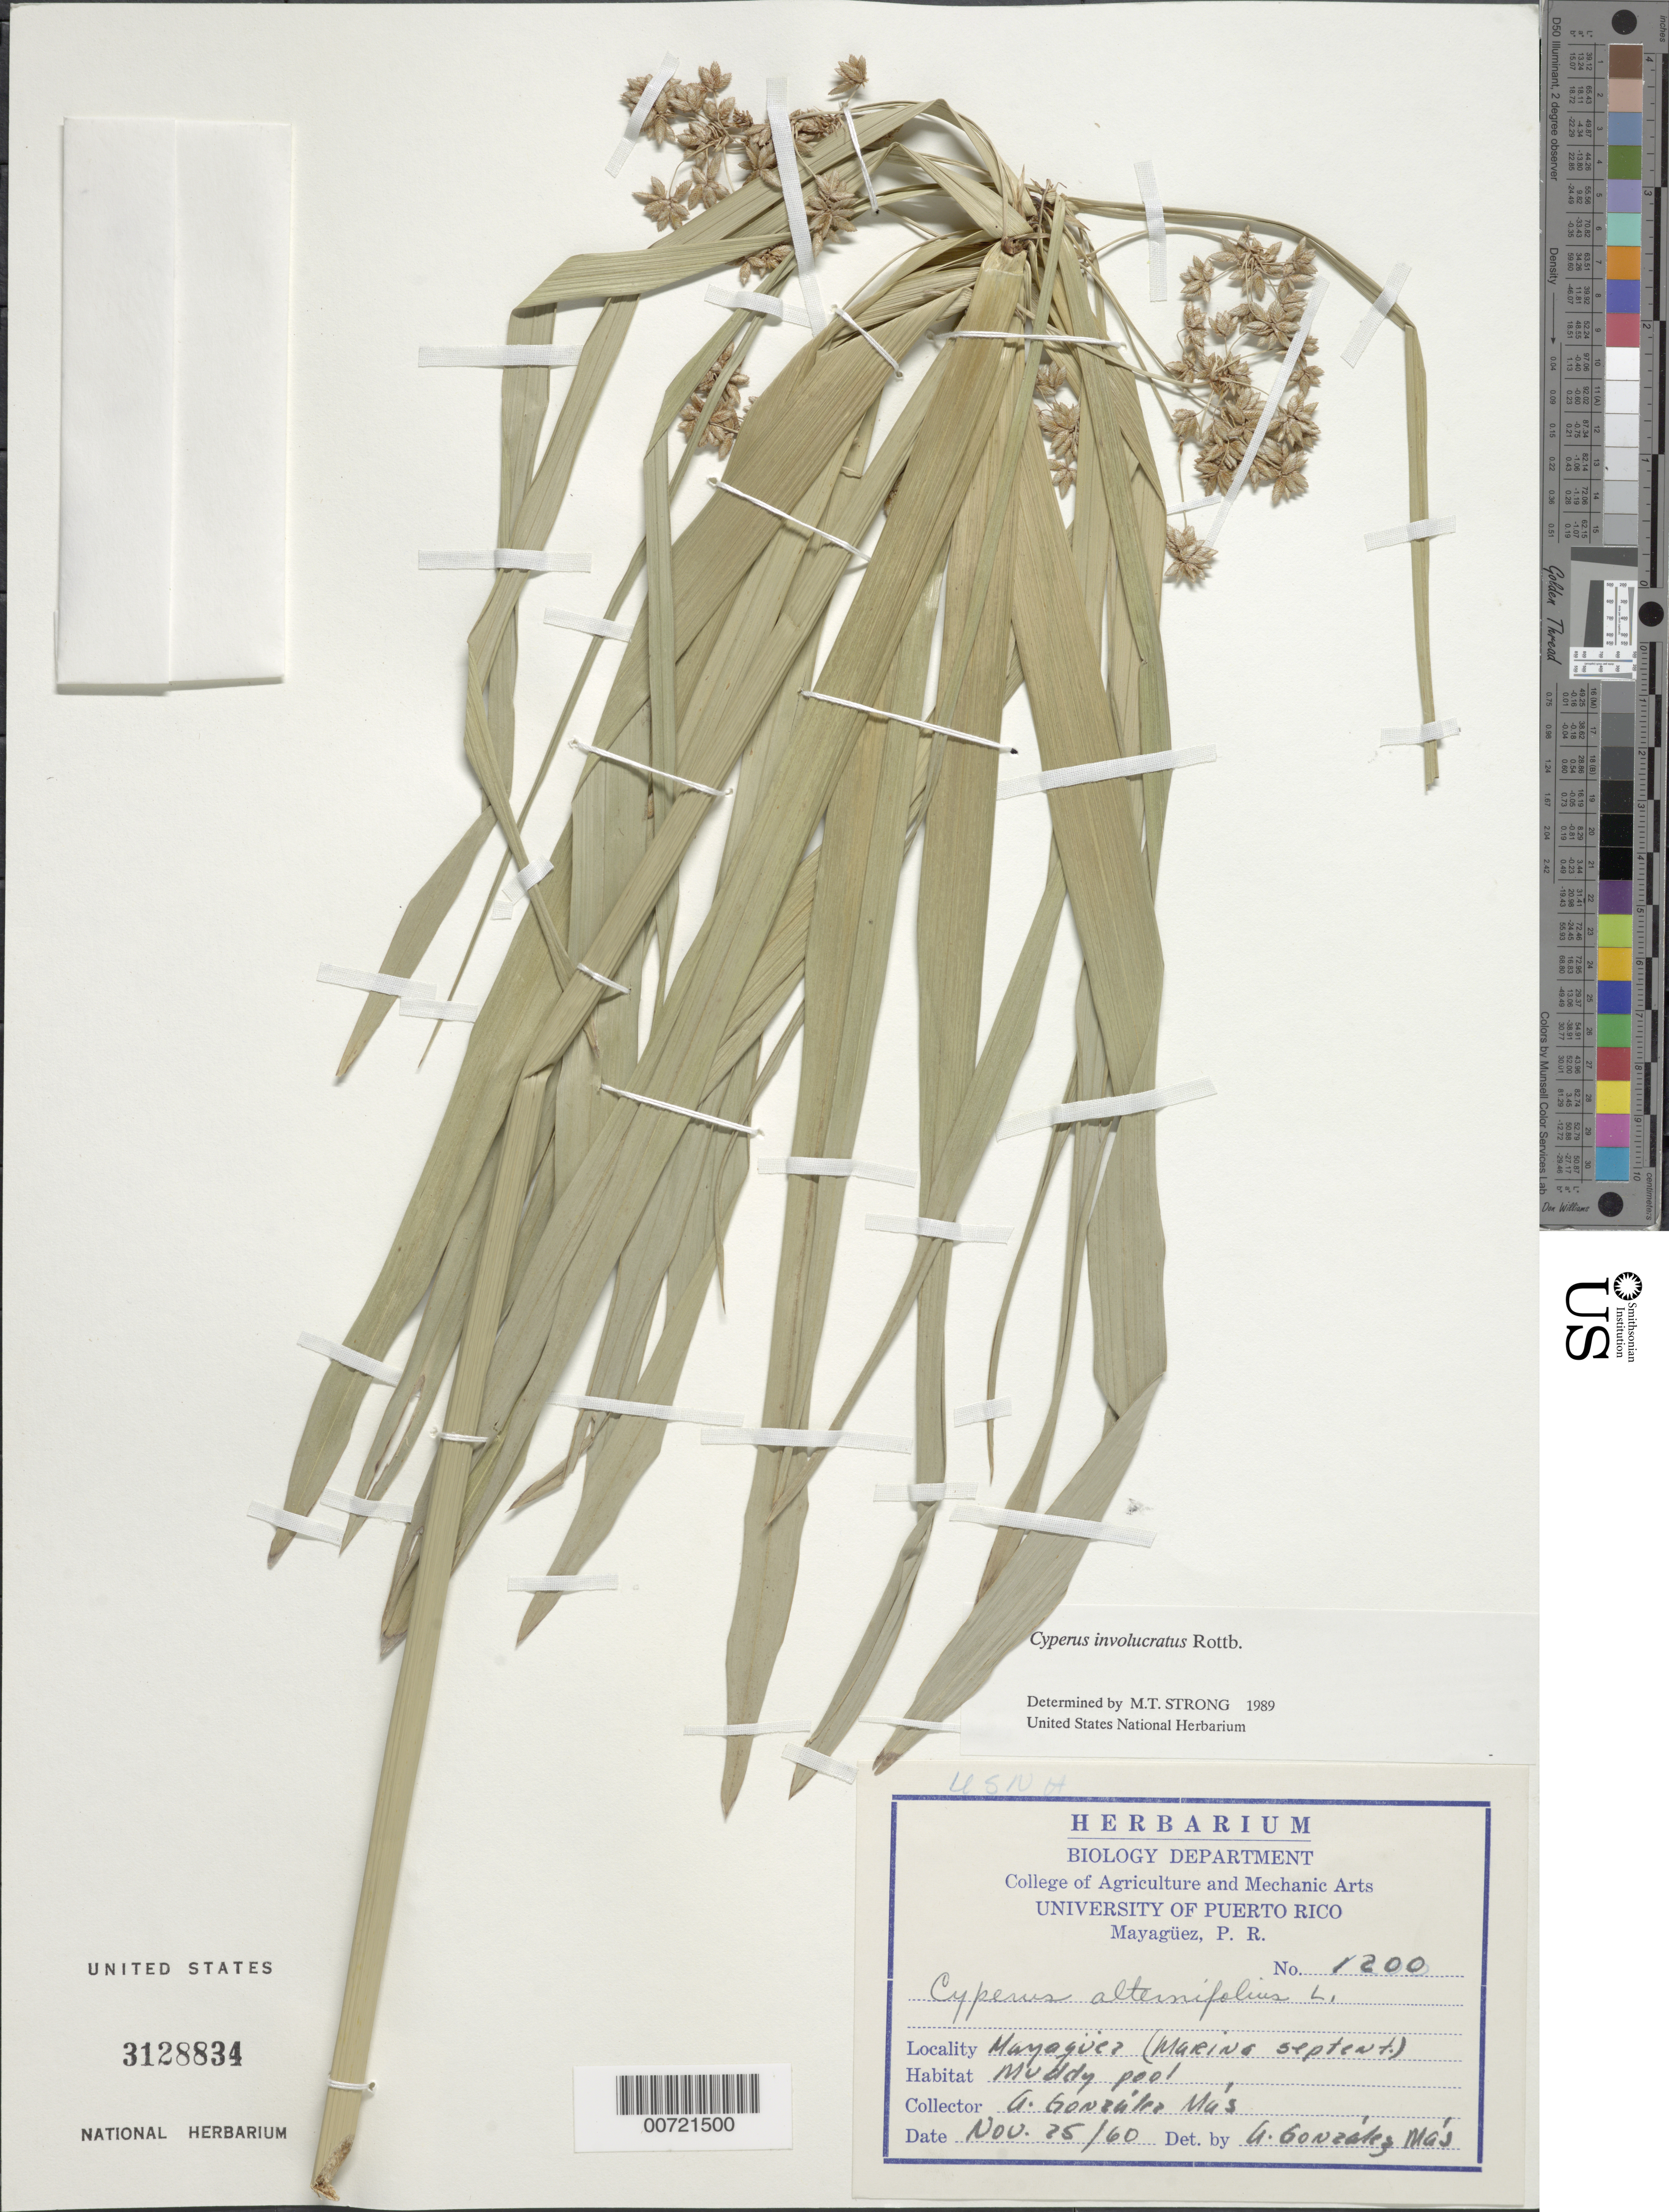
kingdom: Plantae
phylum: Tracheophyta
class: Liliopsida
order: Poales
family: Cyperaceae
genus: Cyperus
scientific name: Cyperus involucratus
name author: Rottb.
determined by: Strong, M. T., (US), Smithsonian Institution - National Museum of Natural History (UNITED STATES)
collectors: A. González Más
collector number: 1200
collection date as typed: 25 Nov 1960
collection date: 1960-11-25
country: Puerto Rico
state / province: Mayagüez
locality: Mayagüez: Marine septent.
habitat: Muddy pool.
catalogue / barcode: US 3128834